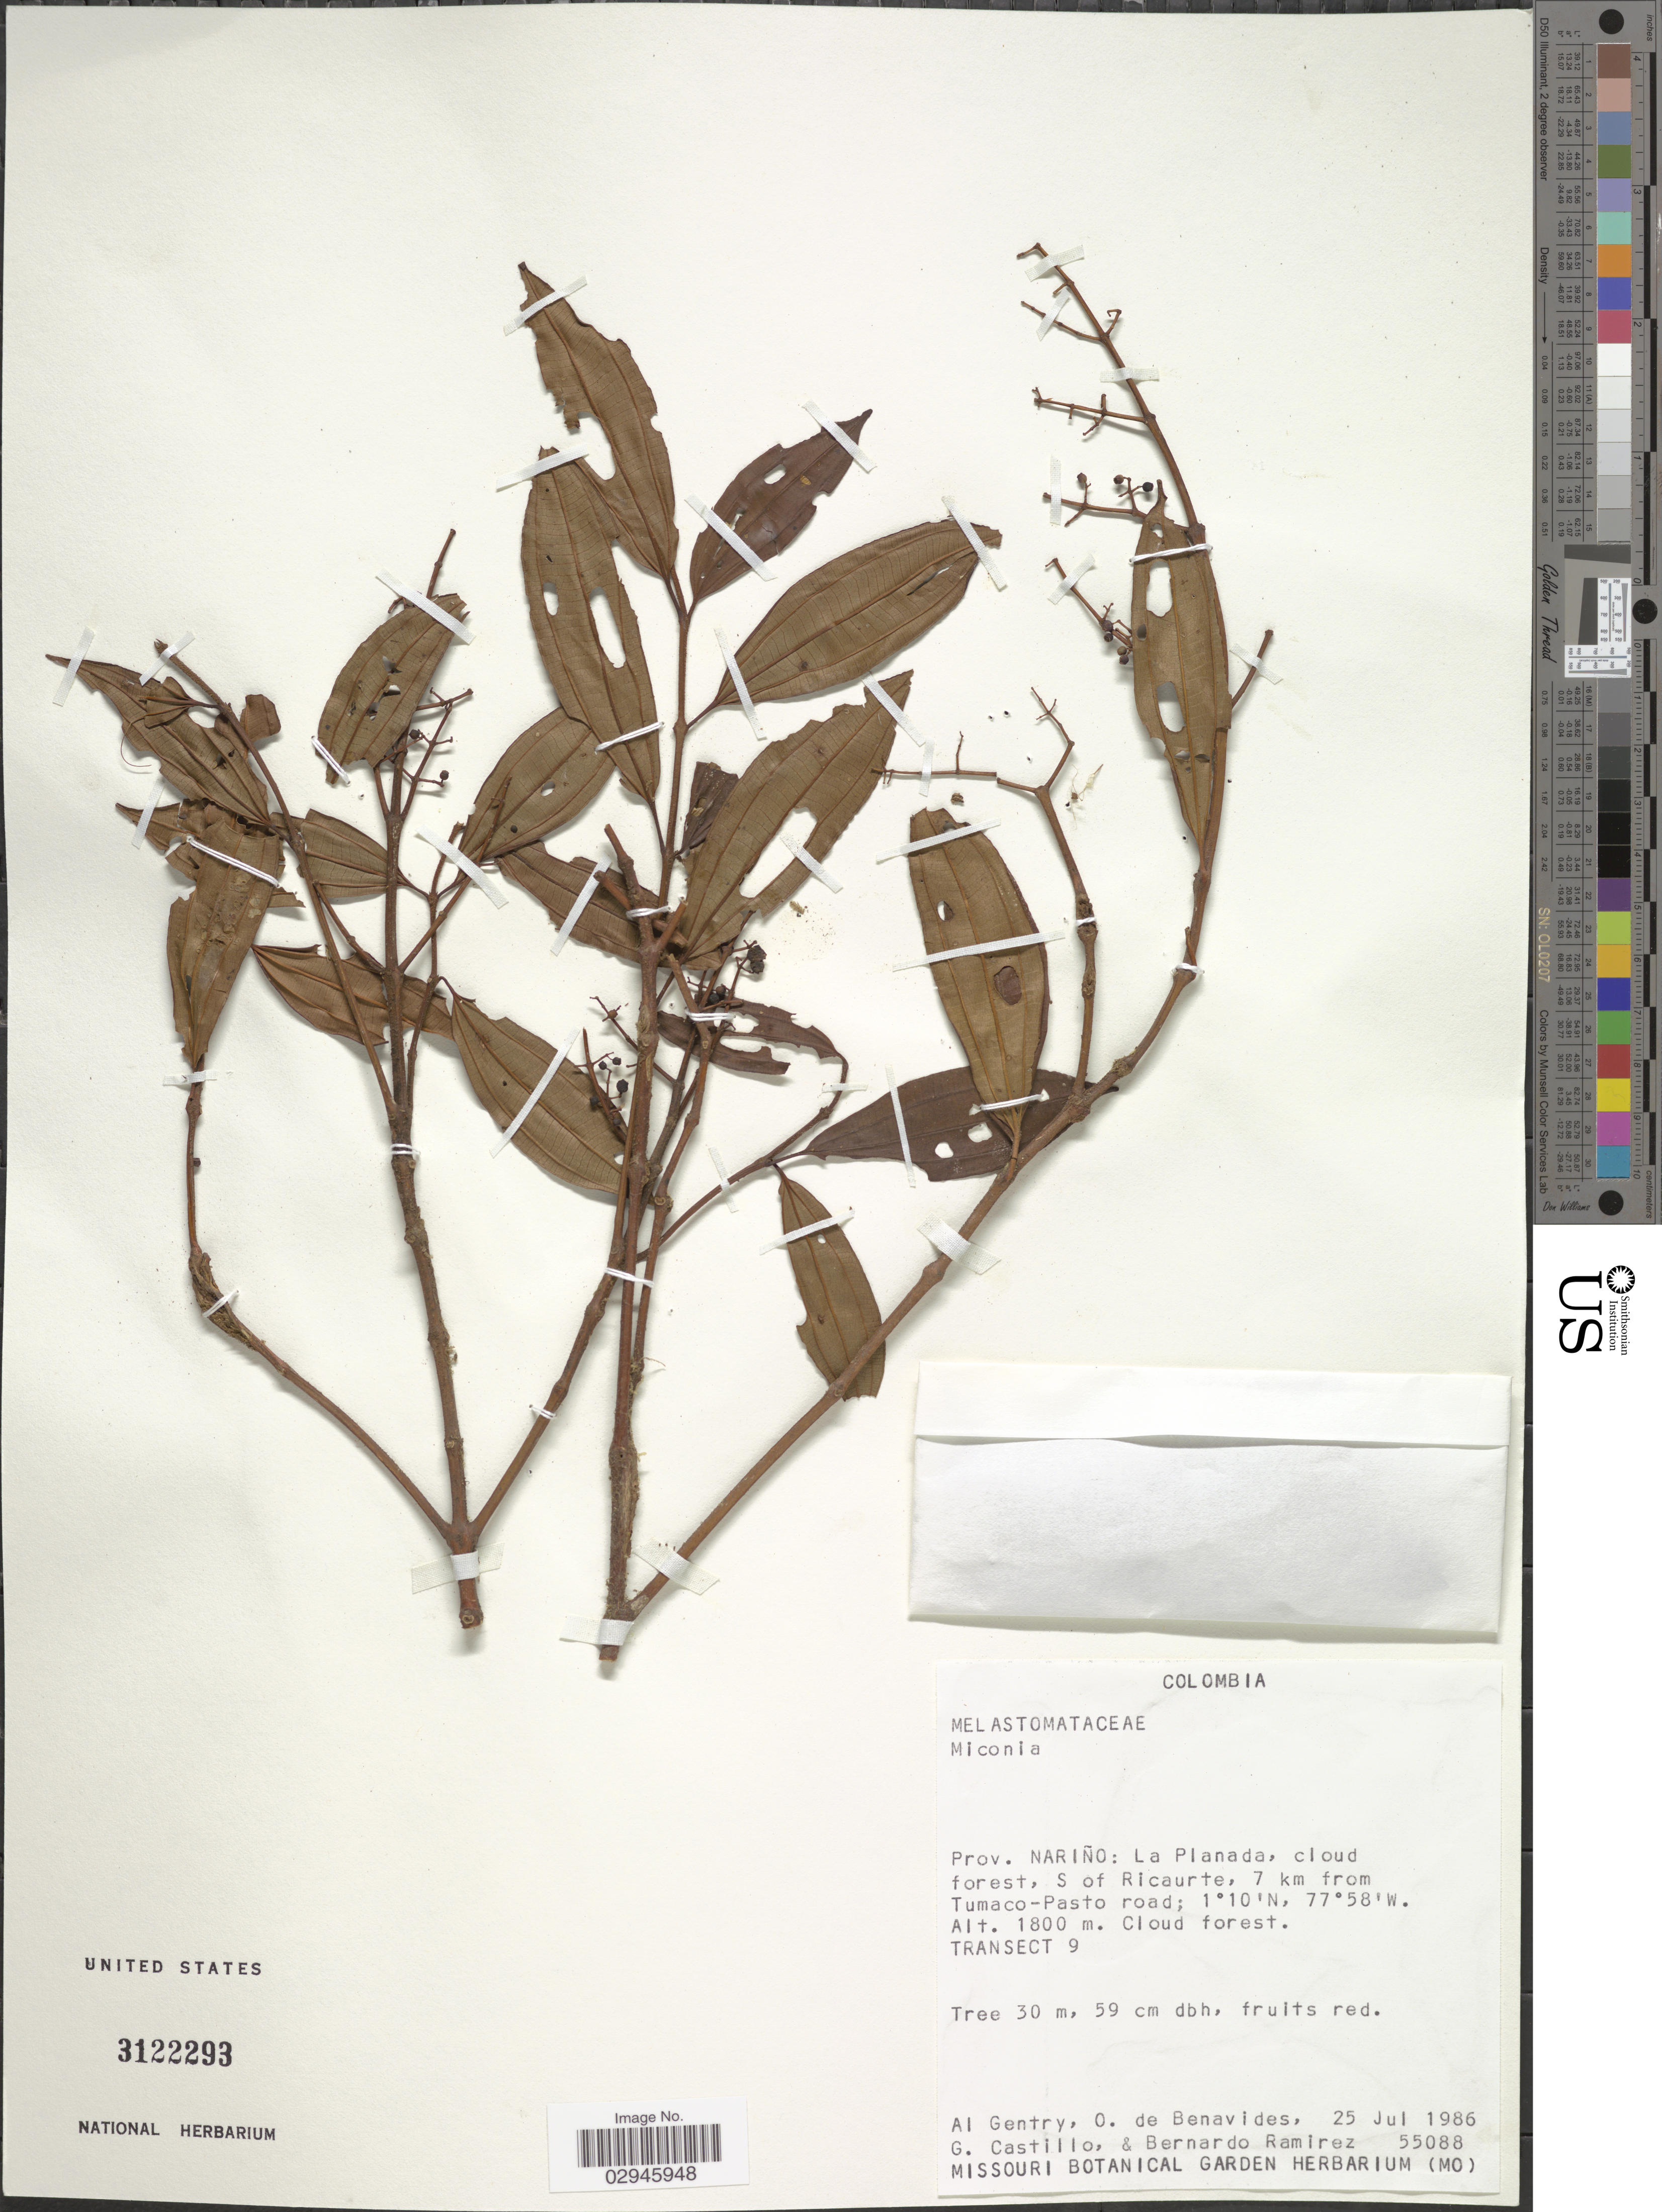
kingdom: Plantae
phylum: Tracheophyta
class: Magnoliopsida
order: Myrtales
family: Melastomataceae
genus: Miconia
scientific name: Miconia sp.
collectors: A. H. Gentry, Olga S. de Benavides, G. Castillo & B. Ramírez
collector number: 55088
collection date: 1986-07-25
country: Colombia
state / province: Nariño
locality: La Planada, S of Ricaurte, 7 km from Tumaco-Pasto road. TRANSECT 9.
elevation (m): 1800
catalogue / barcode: US 3122293